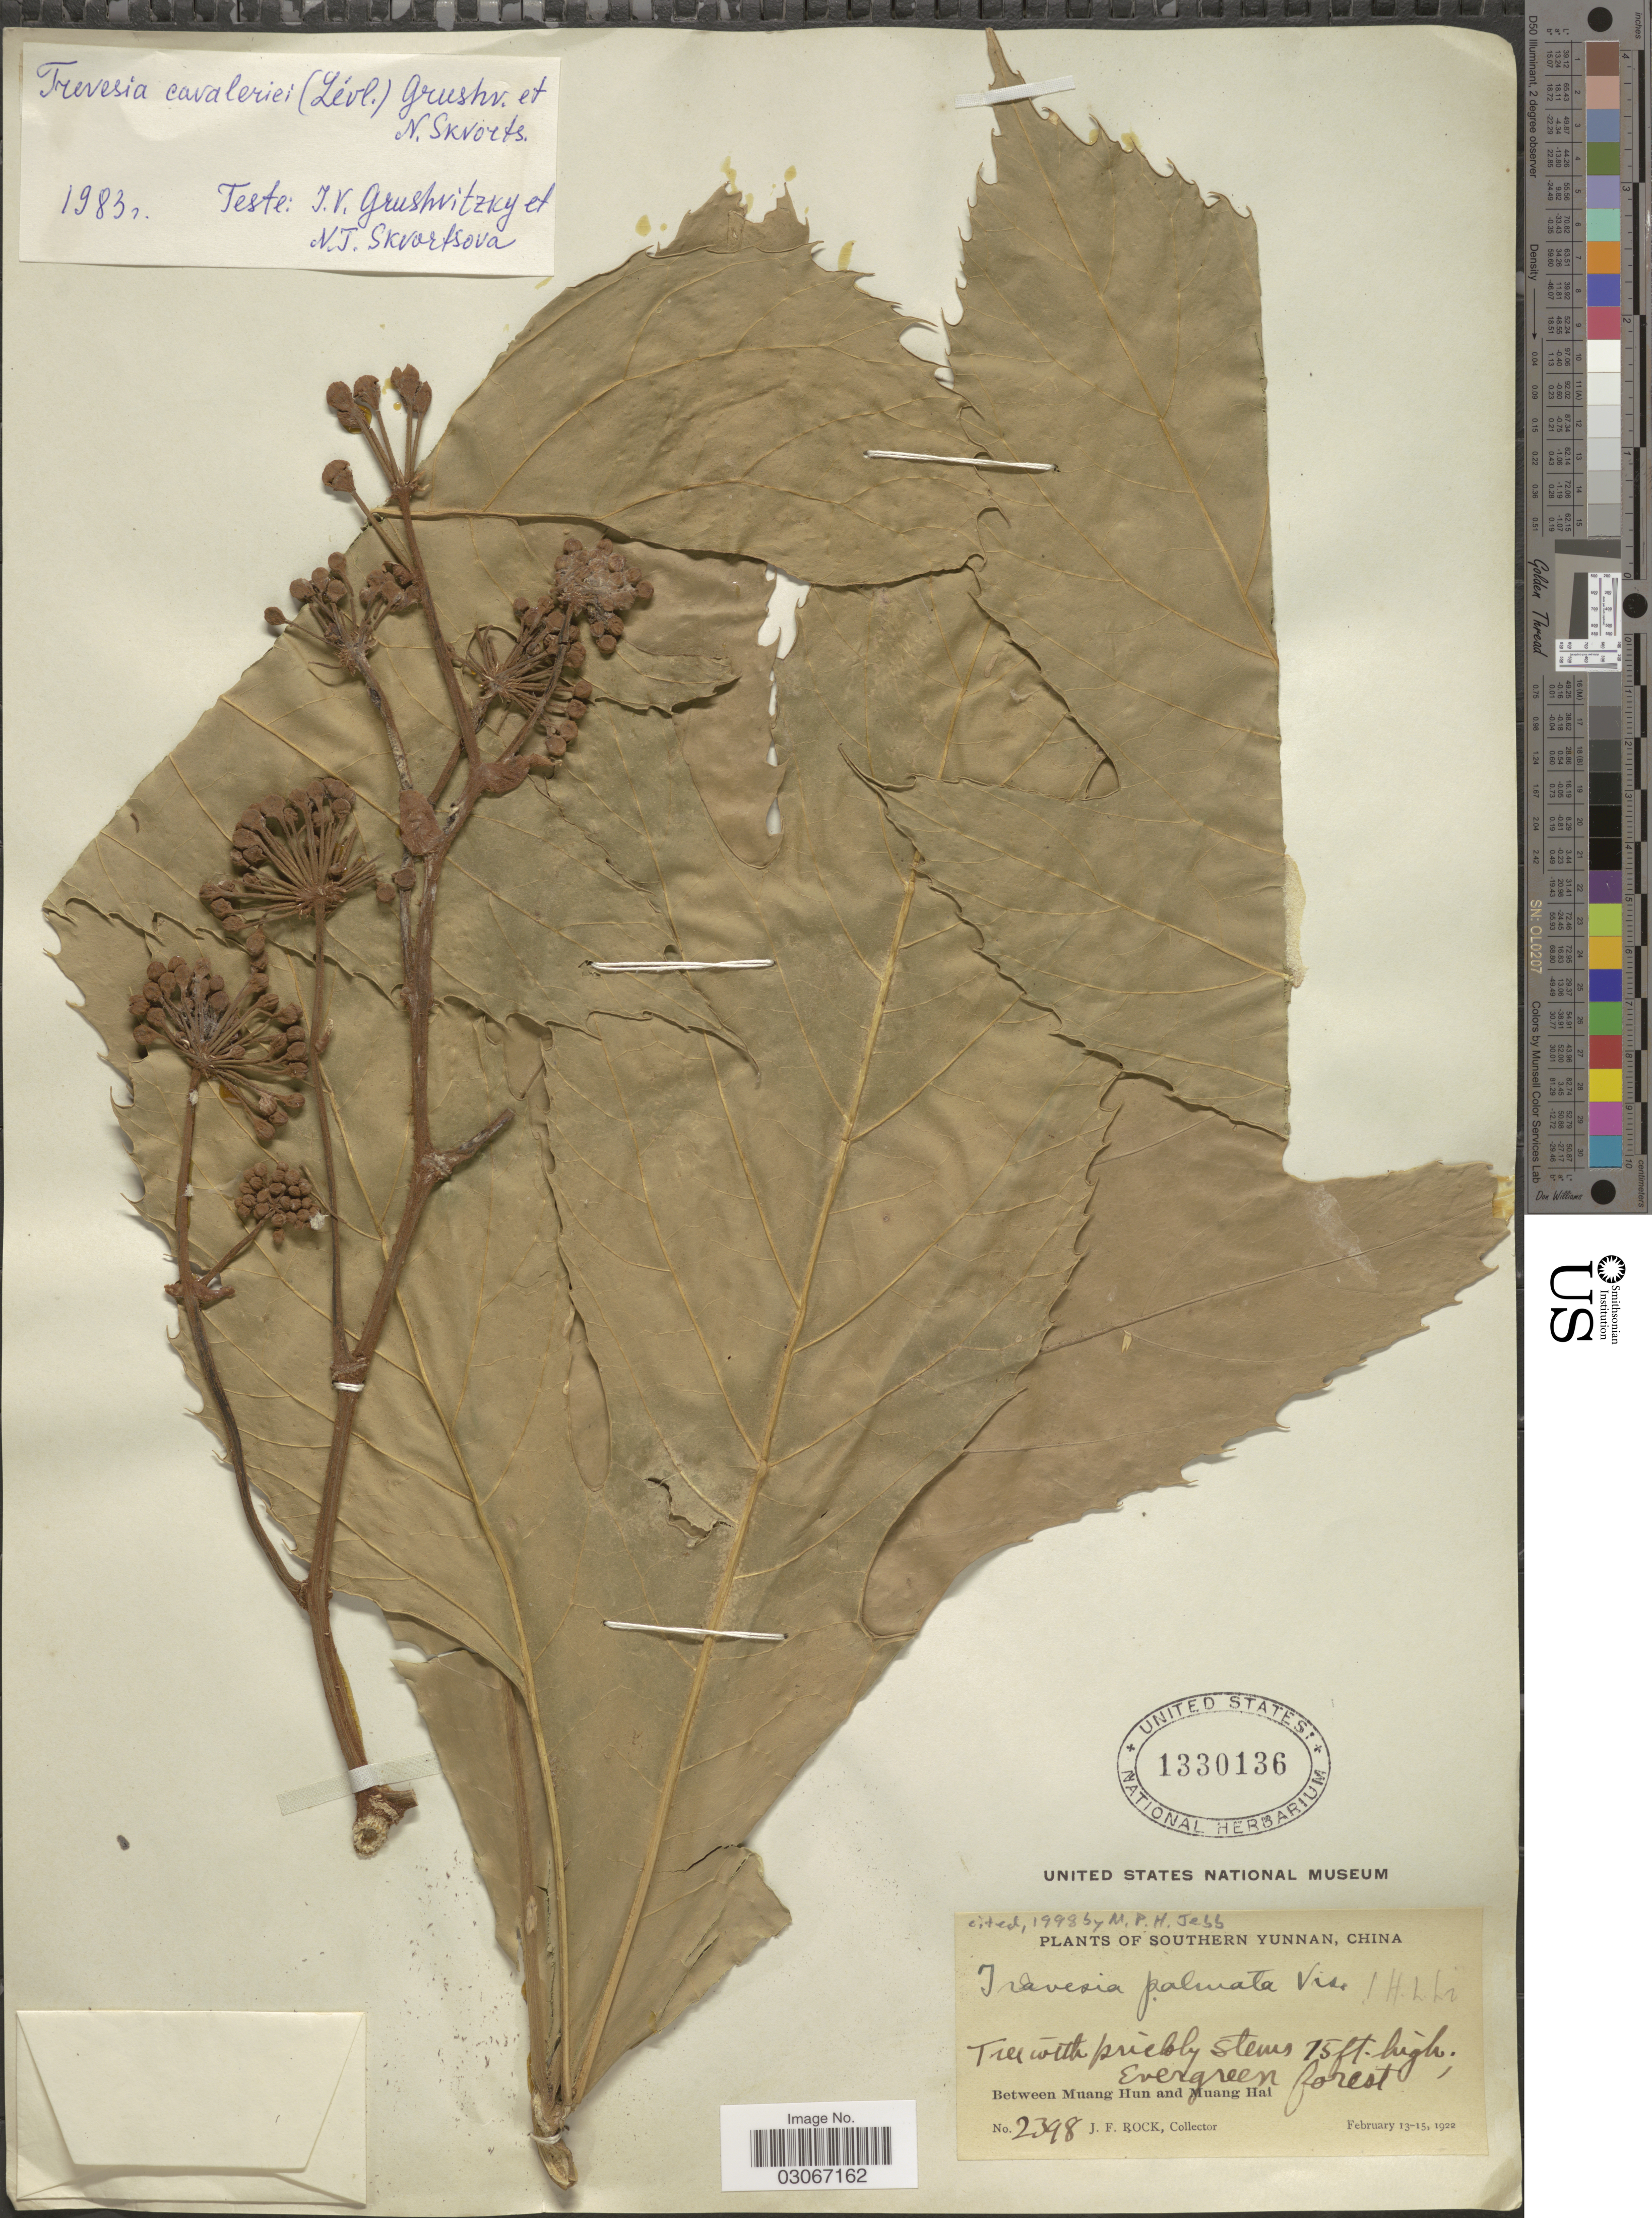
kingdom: Plantae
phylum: Tracheophyta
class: Magnoliopsida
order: Apiales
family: Araliaceae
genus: Trevesia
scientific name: Trevesia palmata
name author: (Roxb. ex Lindl.)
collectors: J. Rock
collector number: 2398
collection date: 1922-02-13/1922-02-15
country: China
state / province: Yunnan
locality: Southern Yunnan. Between Muang Hun and Nuang Hai.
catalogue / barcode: US 1330136